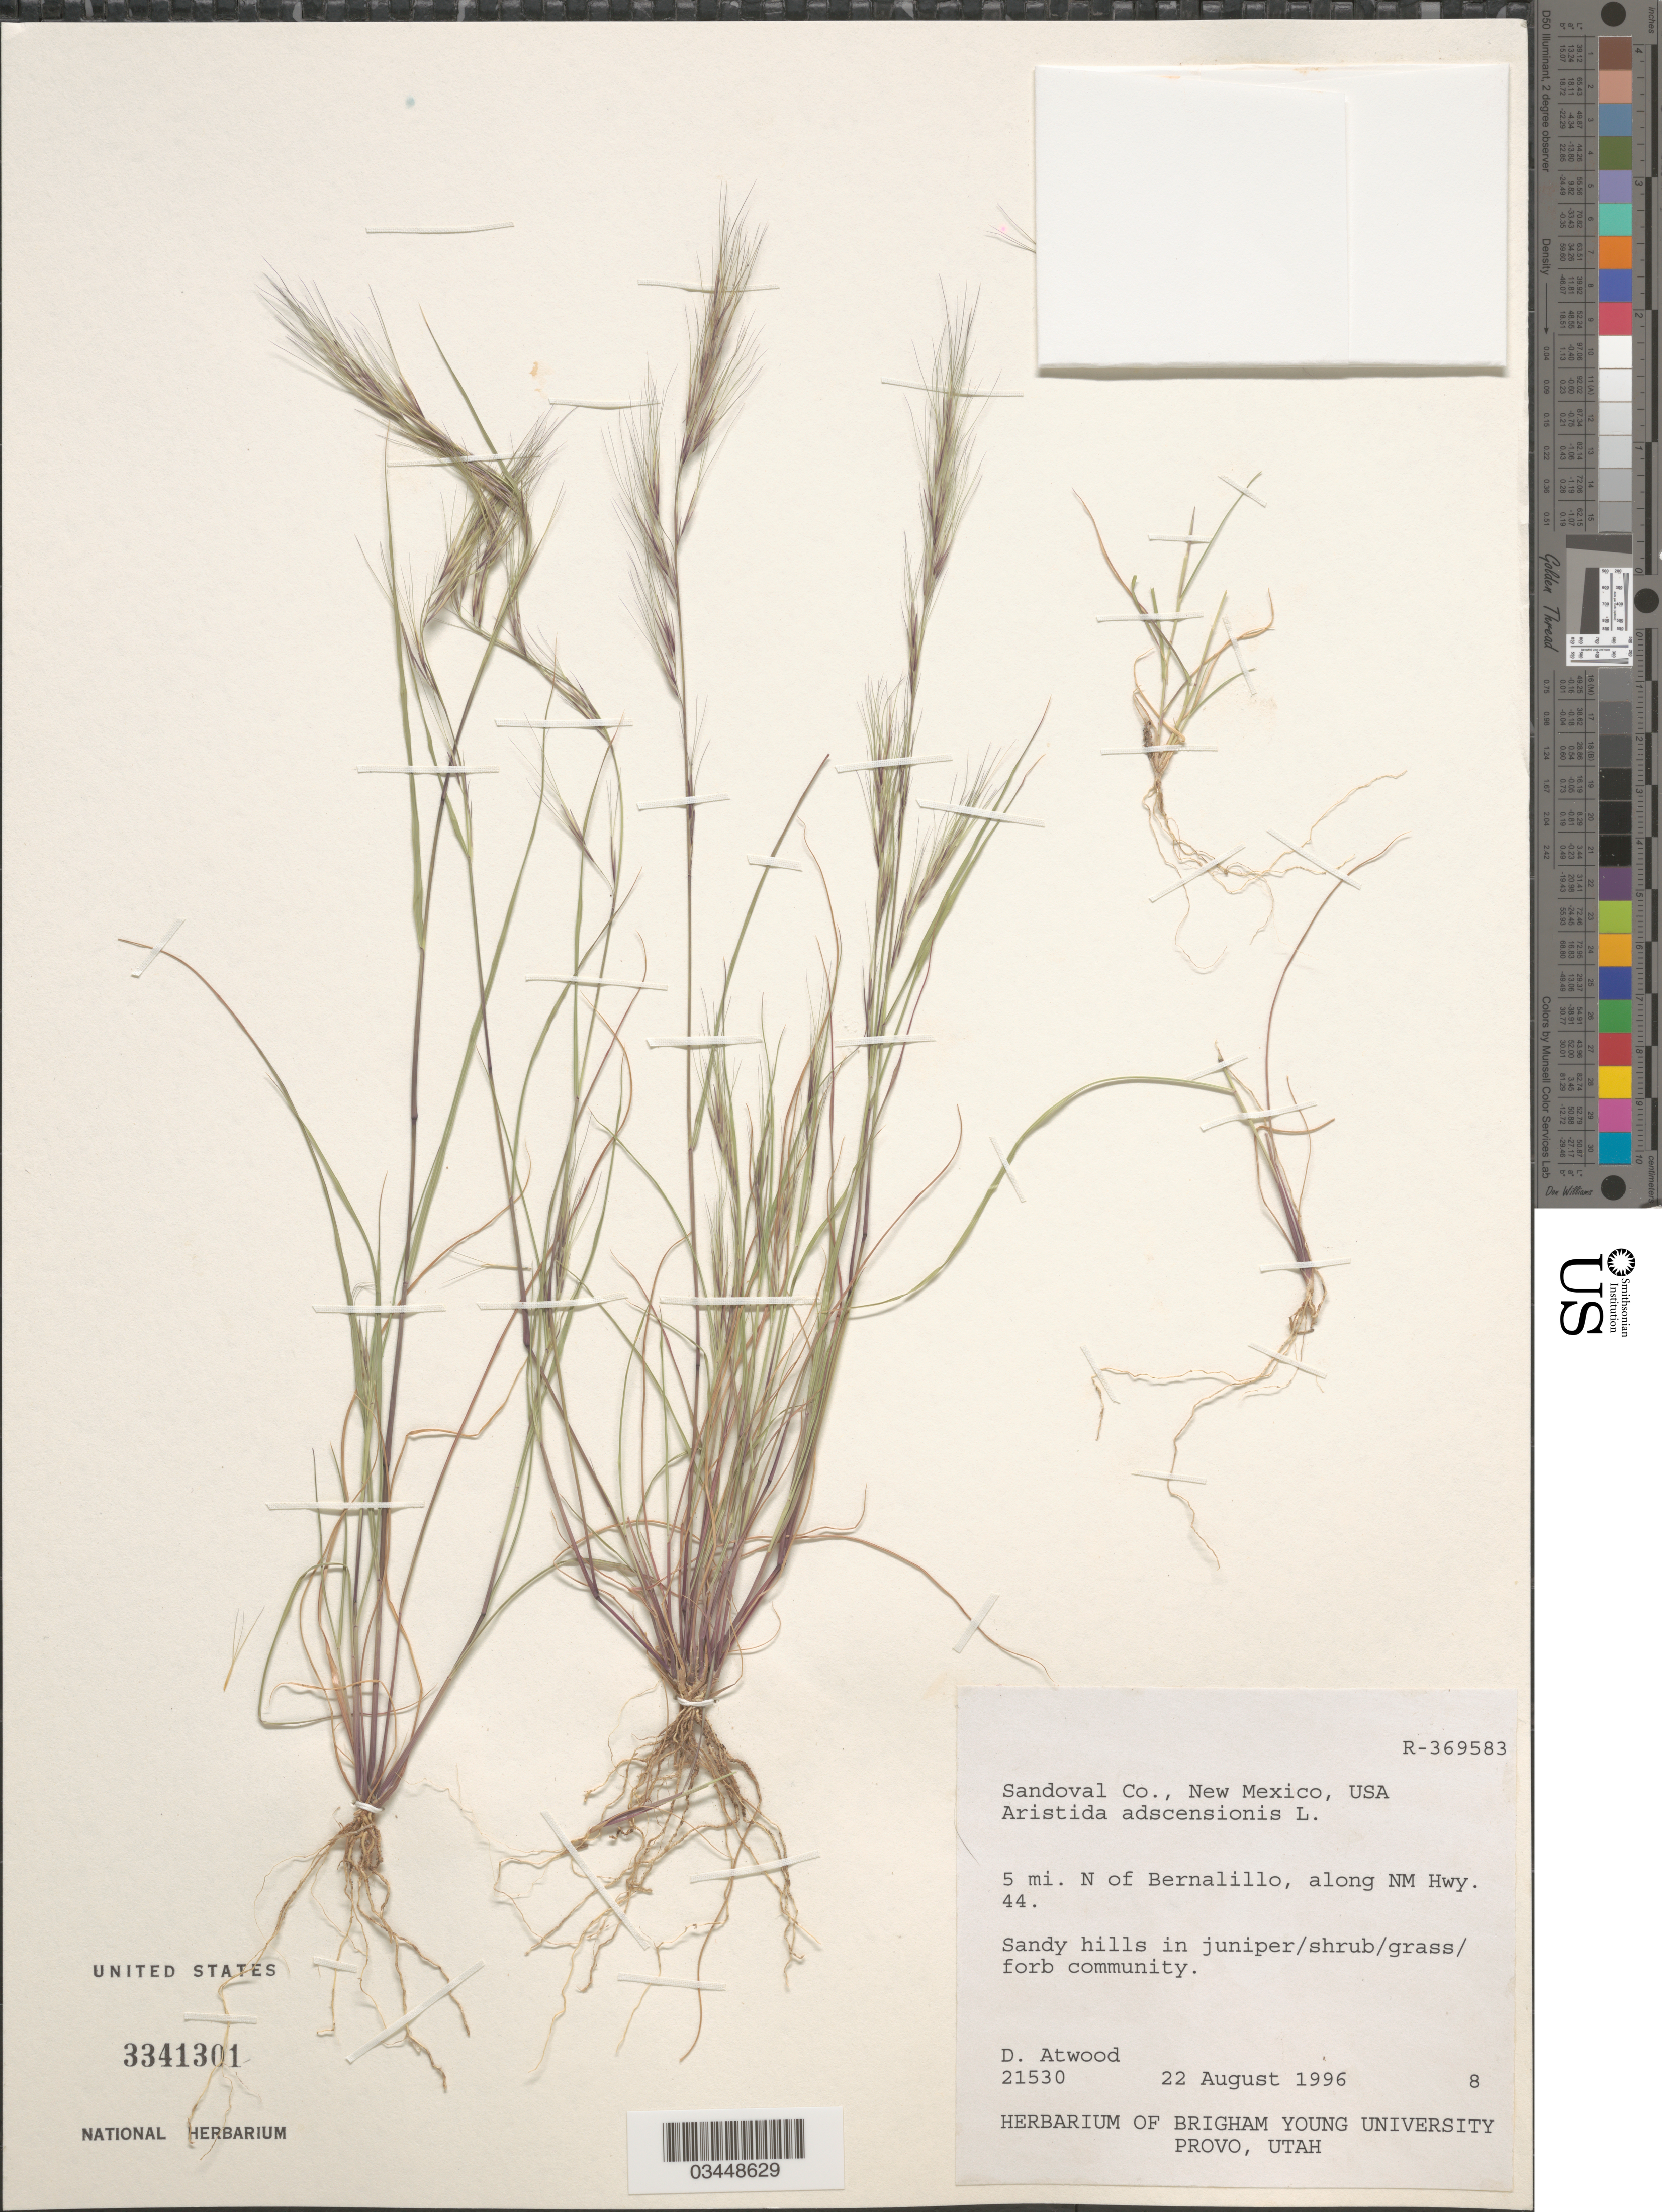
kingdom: Plantae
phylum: Tracheophyta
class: Liliopsida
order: Poales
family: Poaceae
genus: Aristida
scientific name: Aristida adscensionis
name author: L.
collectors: D. Atwood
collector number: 21530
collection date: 1996-08-22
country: United States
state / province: New Mexico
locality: Sandoval Co. 5 mi. N of Bernalillo, along NM Hwy. 44.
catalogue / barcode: US 3341301